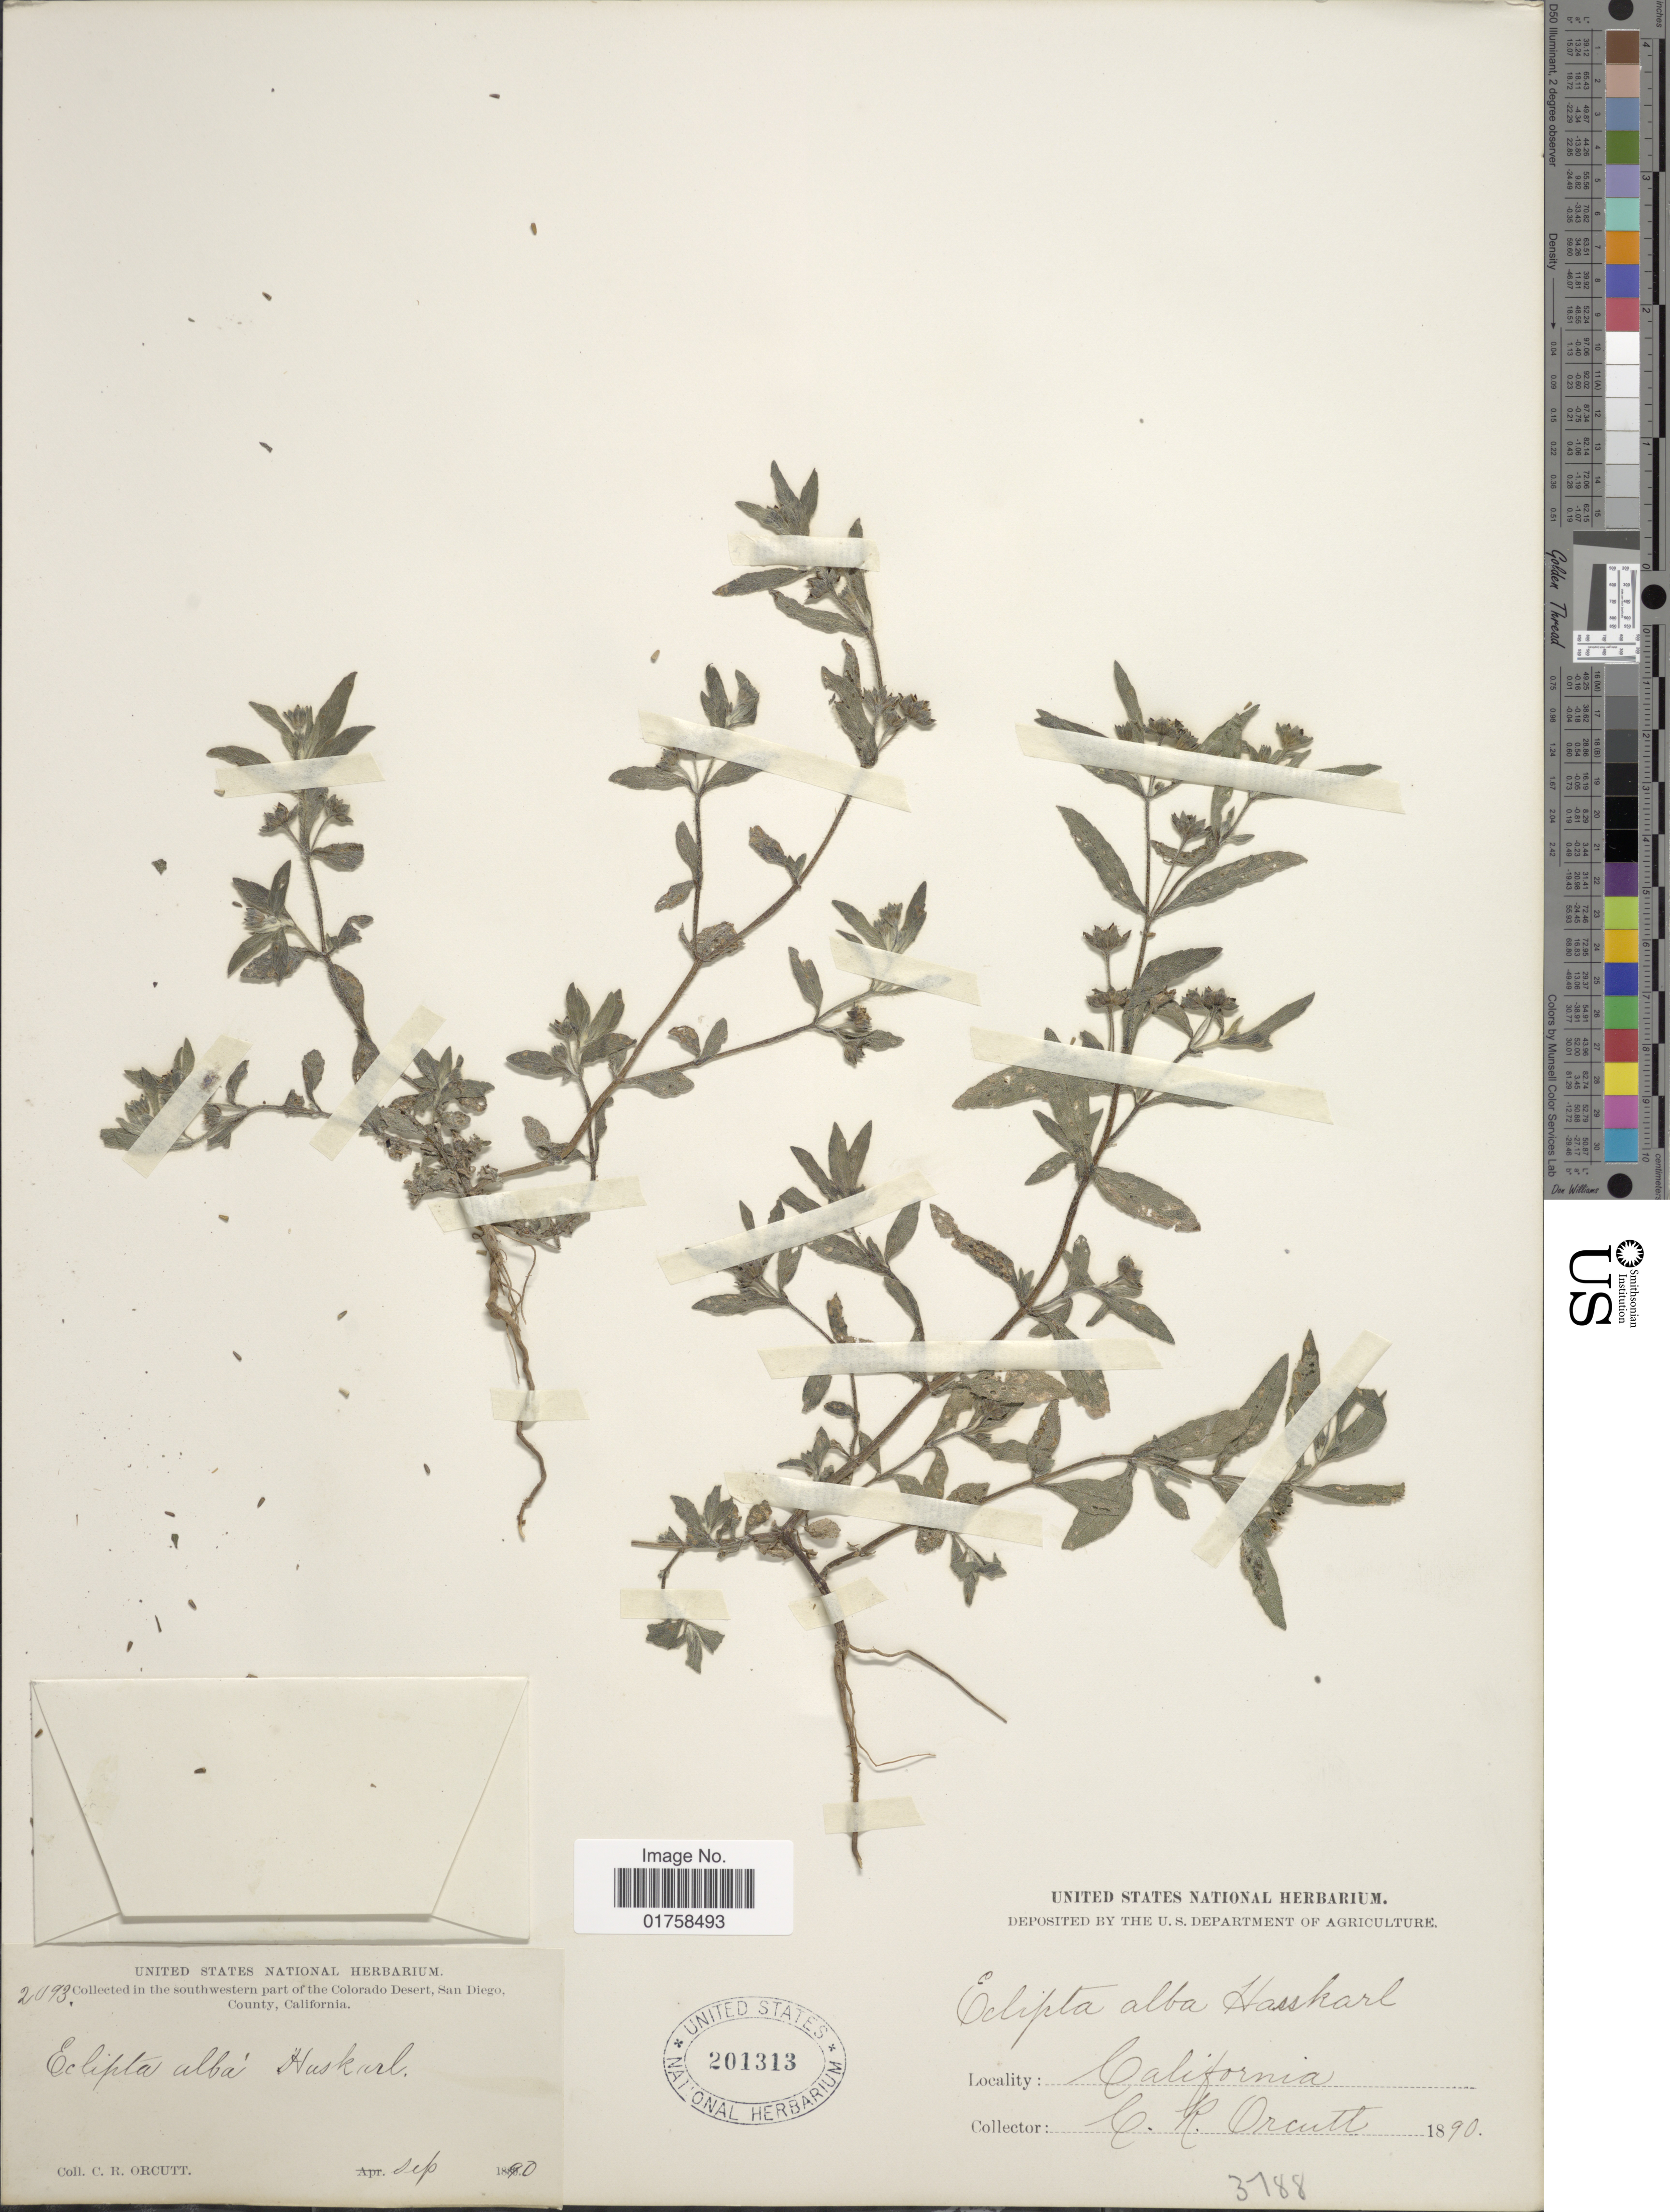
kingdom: Plantae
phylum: Tracheophyta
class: Magnoliopsida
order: Asterales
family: Asteraceae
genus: Eclipta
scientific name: Eclipta alba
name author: (L.) Hassk.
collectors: C. R. Orcutt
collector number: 2093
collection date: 1890-09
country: United States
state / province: California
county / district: San Diego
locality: In the southwestern part of the Colorado Desert, San Diego, County, California.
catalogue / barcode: US 201313